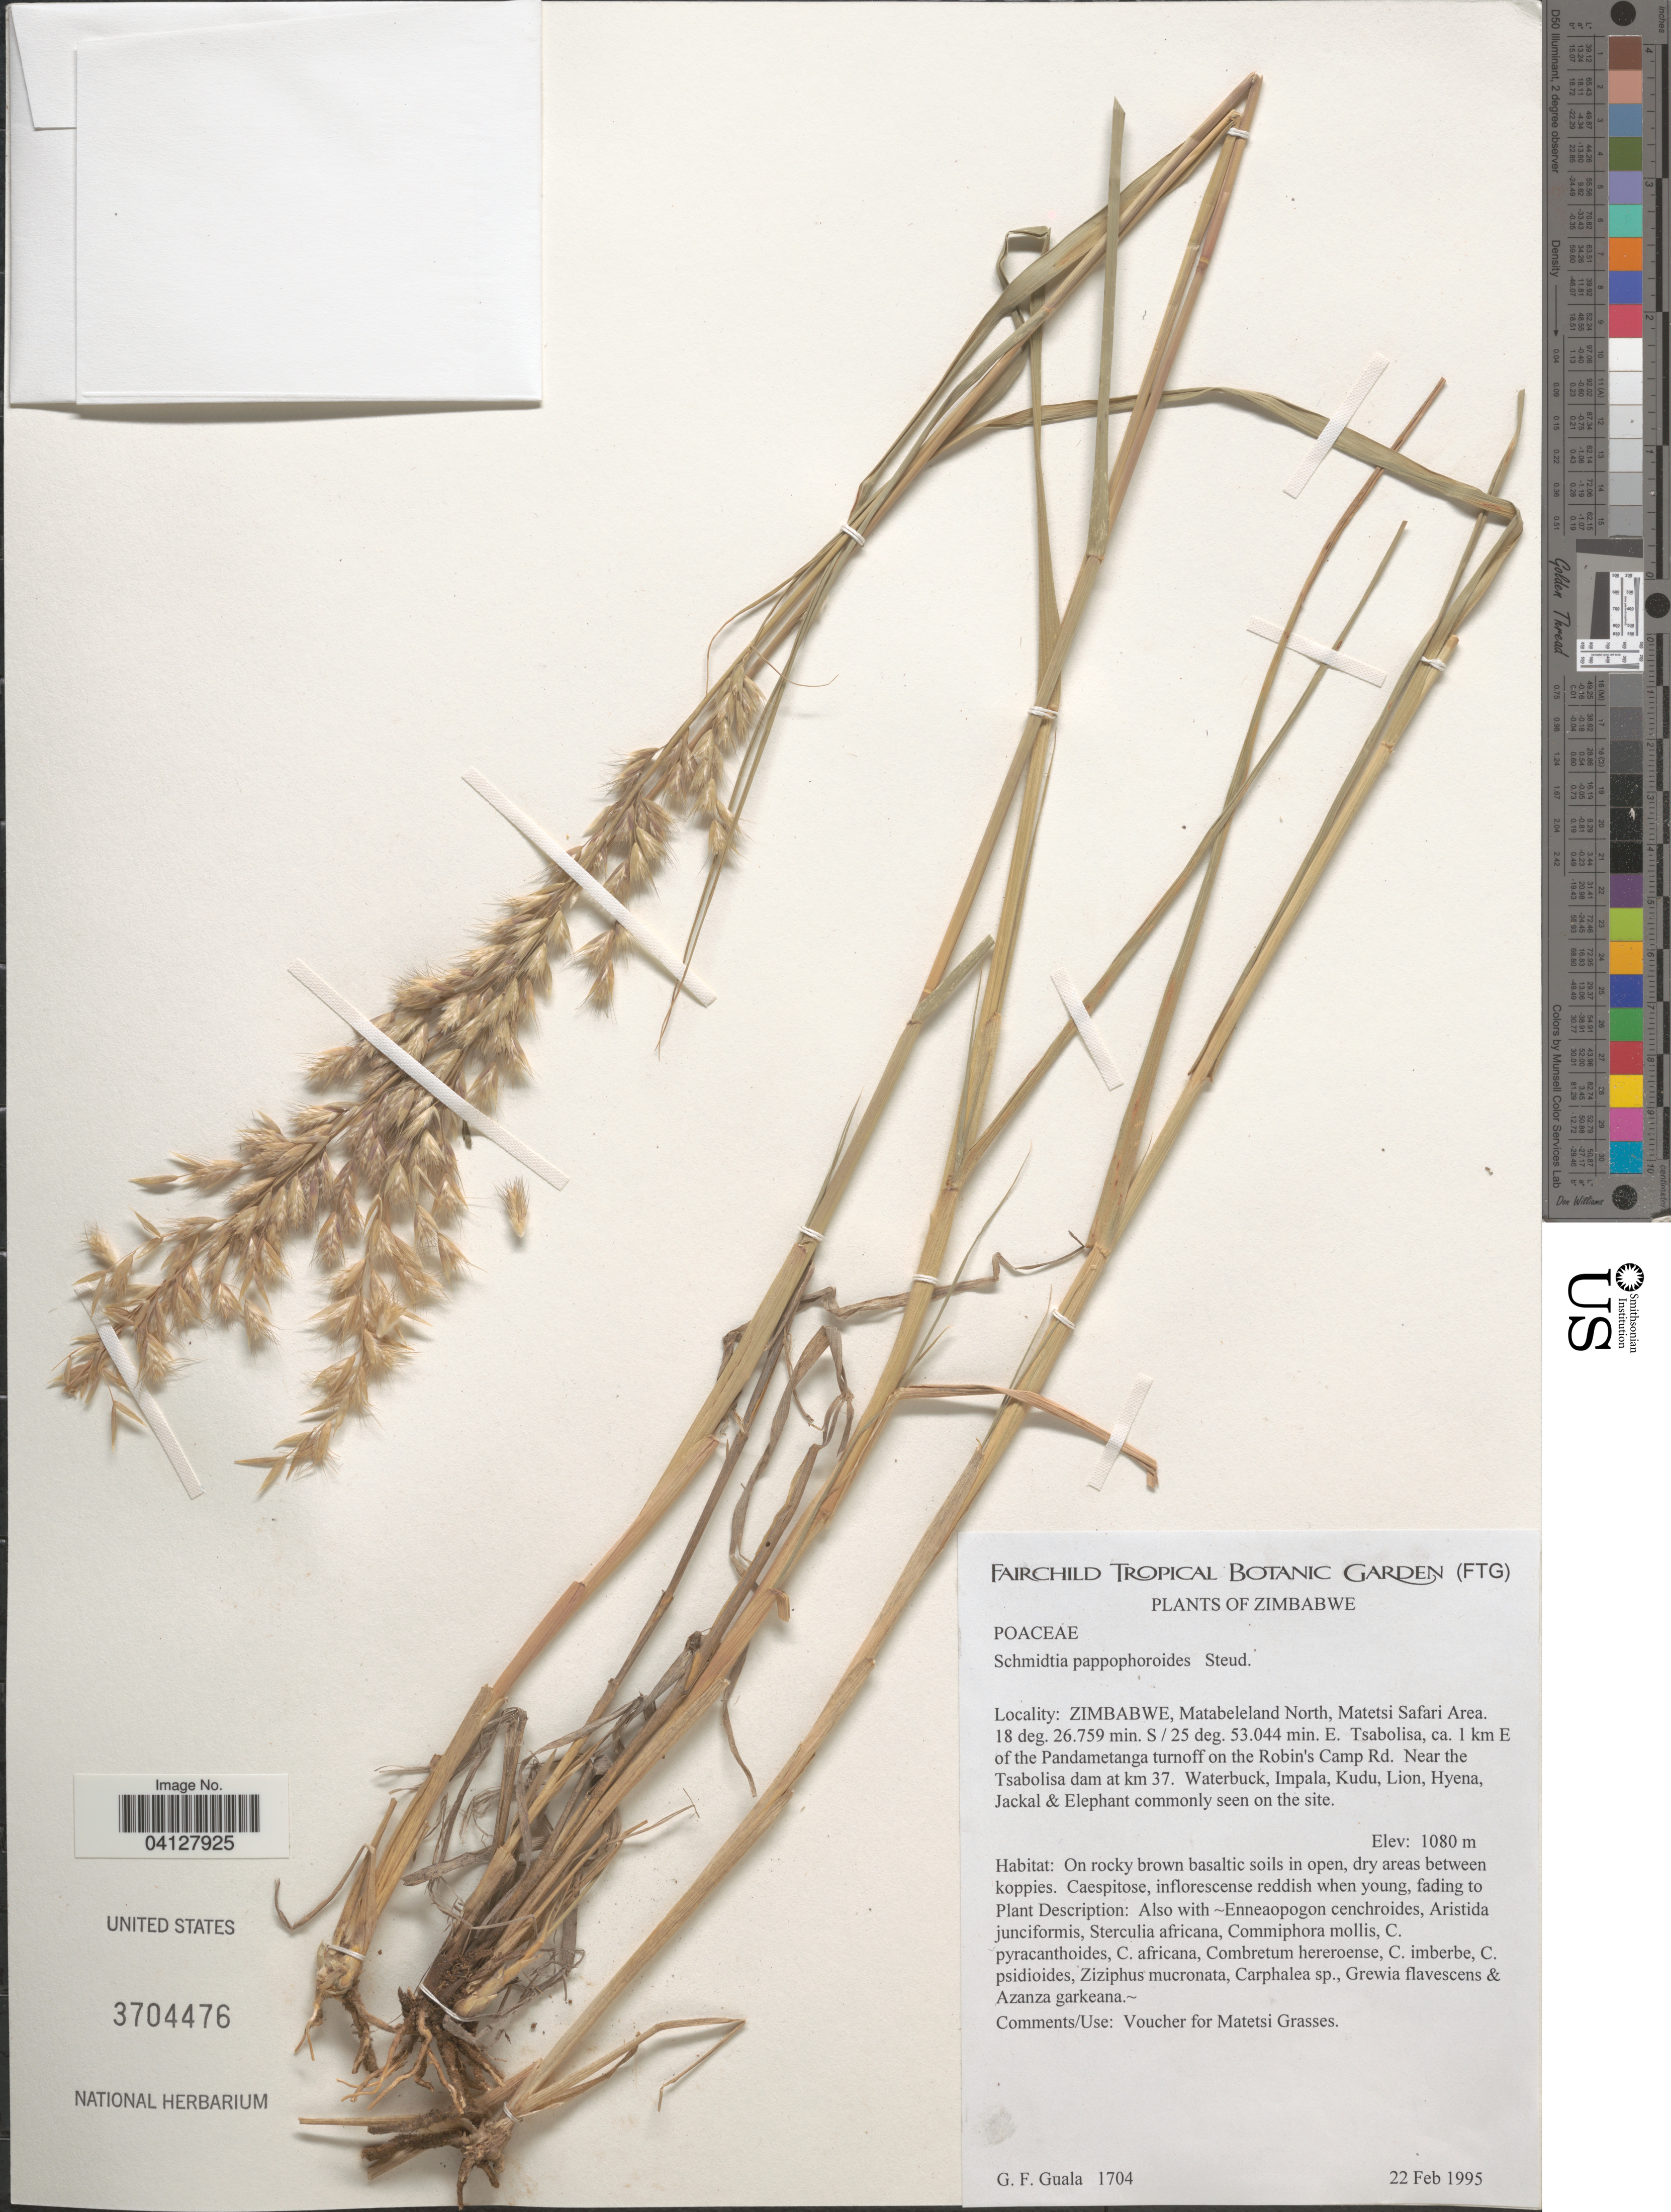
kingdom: Plantae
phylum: Tracheophyta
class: Liliopsida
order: Poales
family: Poaceae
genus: Schmidtia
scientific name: Schmidtia pappophoroides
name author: Steud. ex J.A. Schmidt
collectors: G. Guala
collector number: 1704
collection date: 1995-02-22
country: Zimbabwe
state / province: Matabeleland North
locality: Matetsi Safari Area. Tsabolisa, ca. 1 km E of the Pandametanga turnoff on the Robin's Camp Rd. Near the Tsabolisa dam at km 37.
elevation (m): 1080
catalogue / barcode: US 3704476